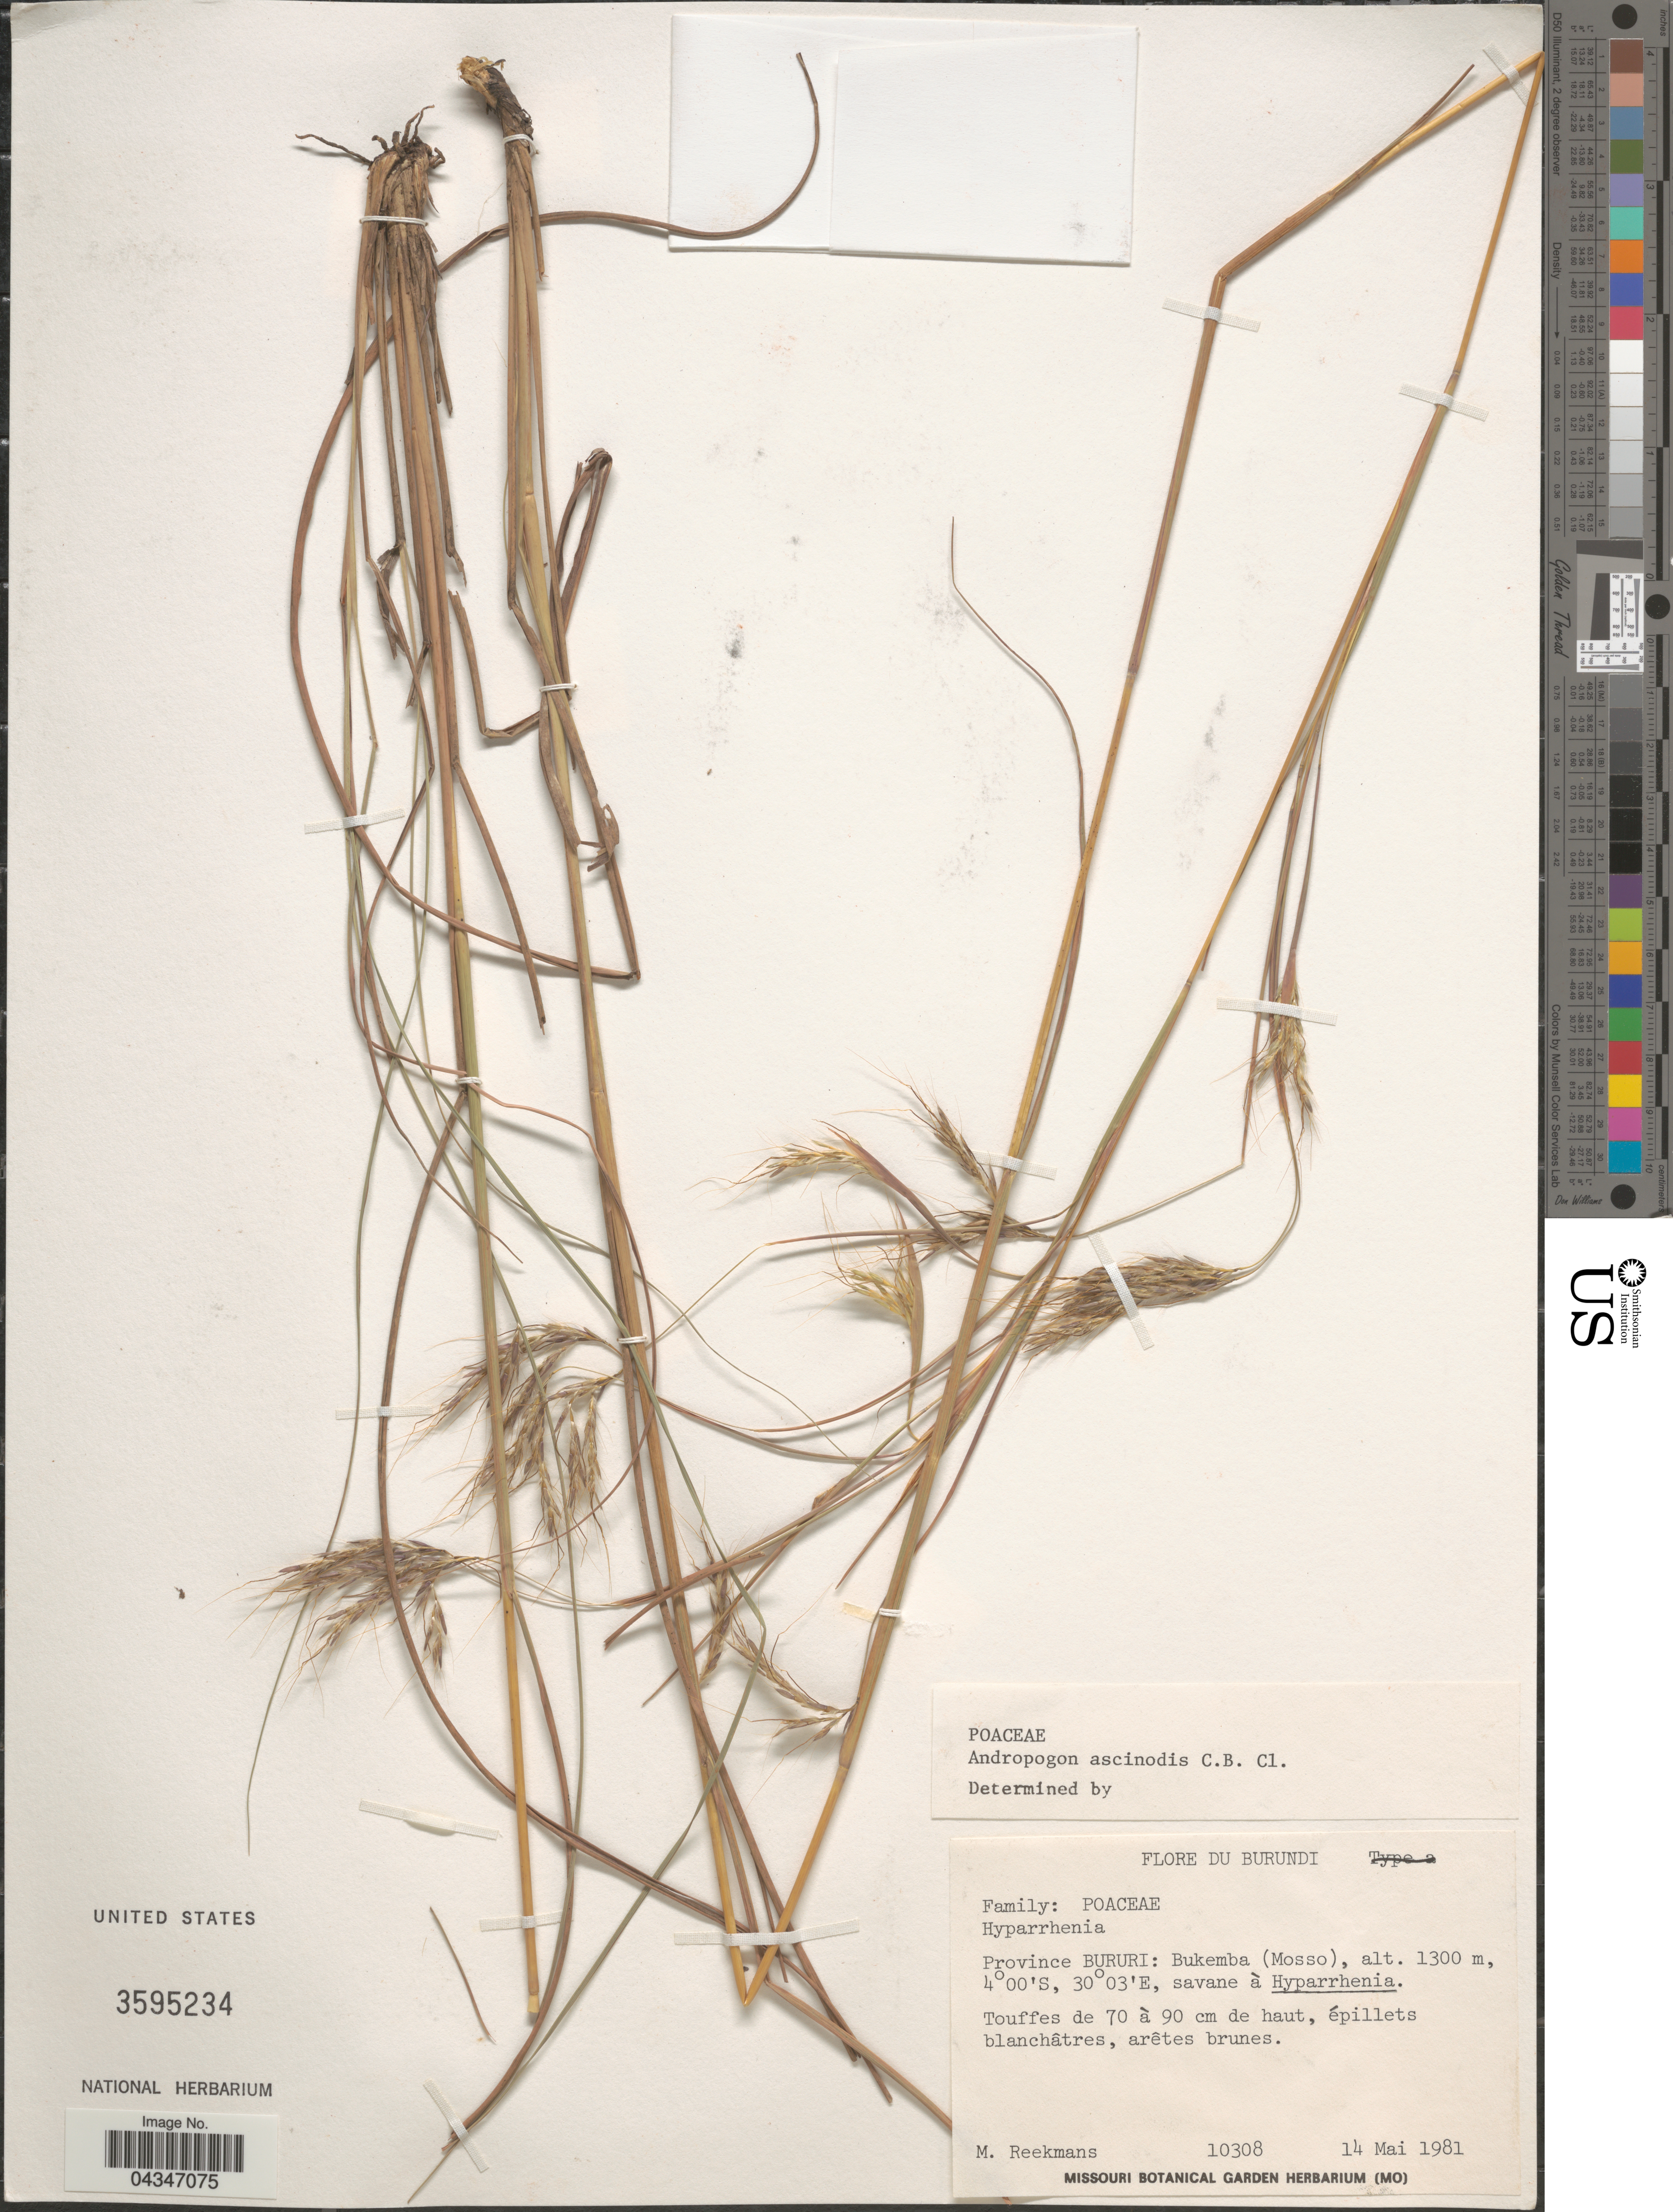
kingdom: Plantae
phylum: Tracheophyta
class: Liliopsida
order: Poales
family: Poaceae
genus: Andropogon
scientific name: Andropogon chinensis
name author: (Nees) Merr.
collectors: M. Reekmans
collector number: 10308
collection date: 1981-05-14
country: Burundi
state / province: Bururi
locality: Bukemba (Mosso).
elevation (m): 1300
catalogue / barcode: US 3595234